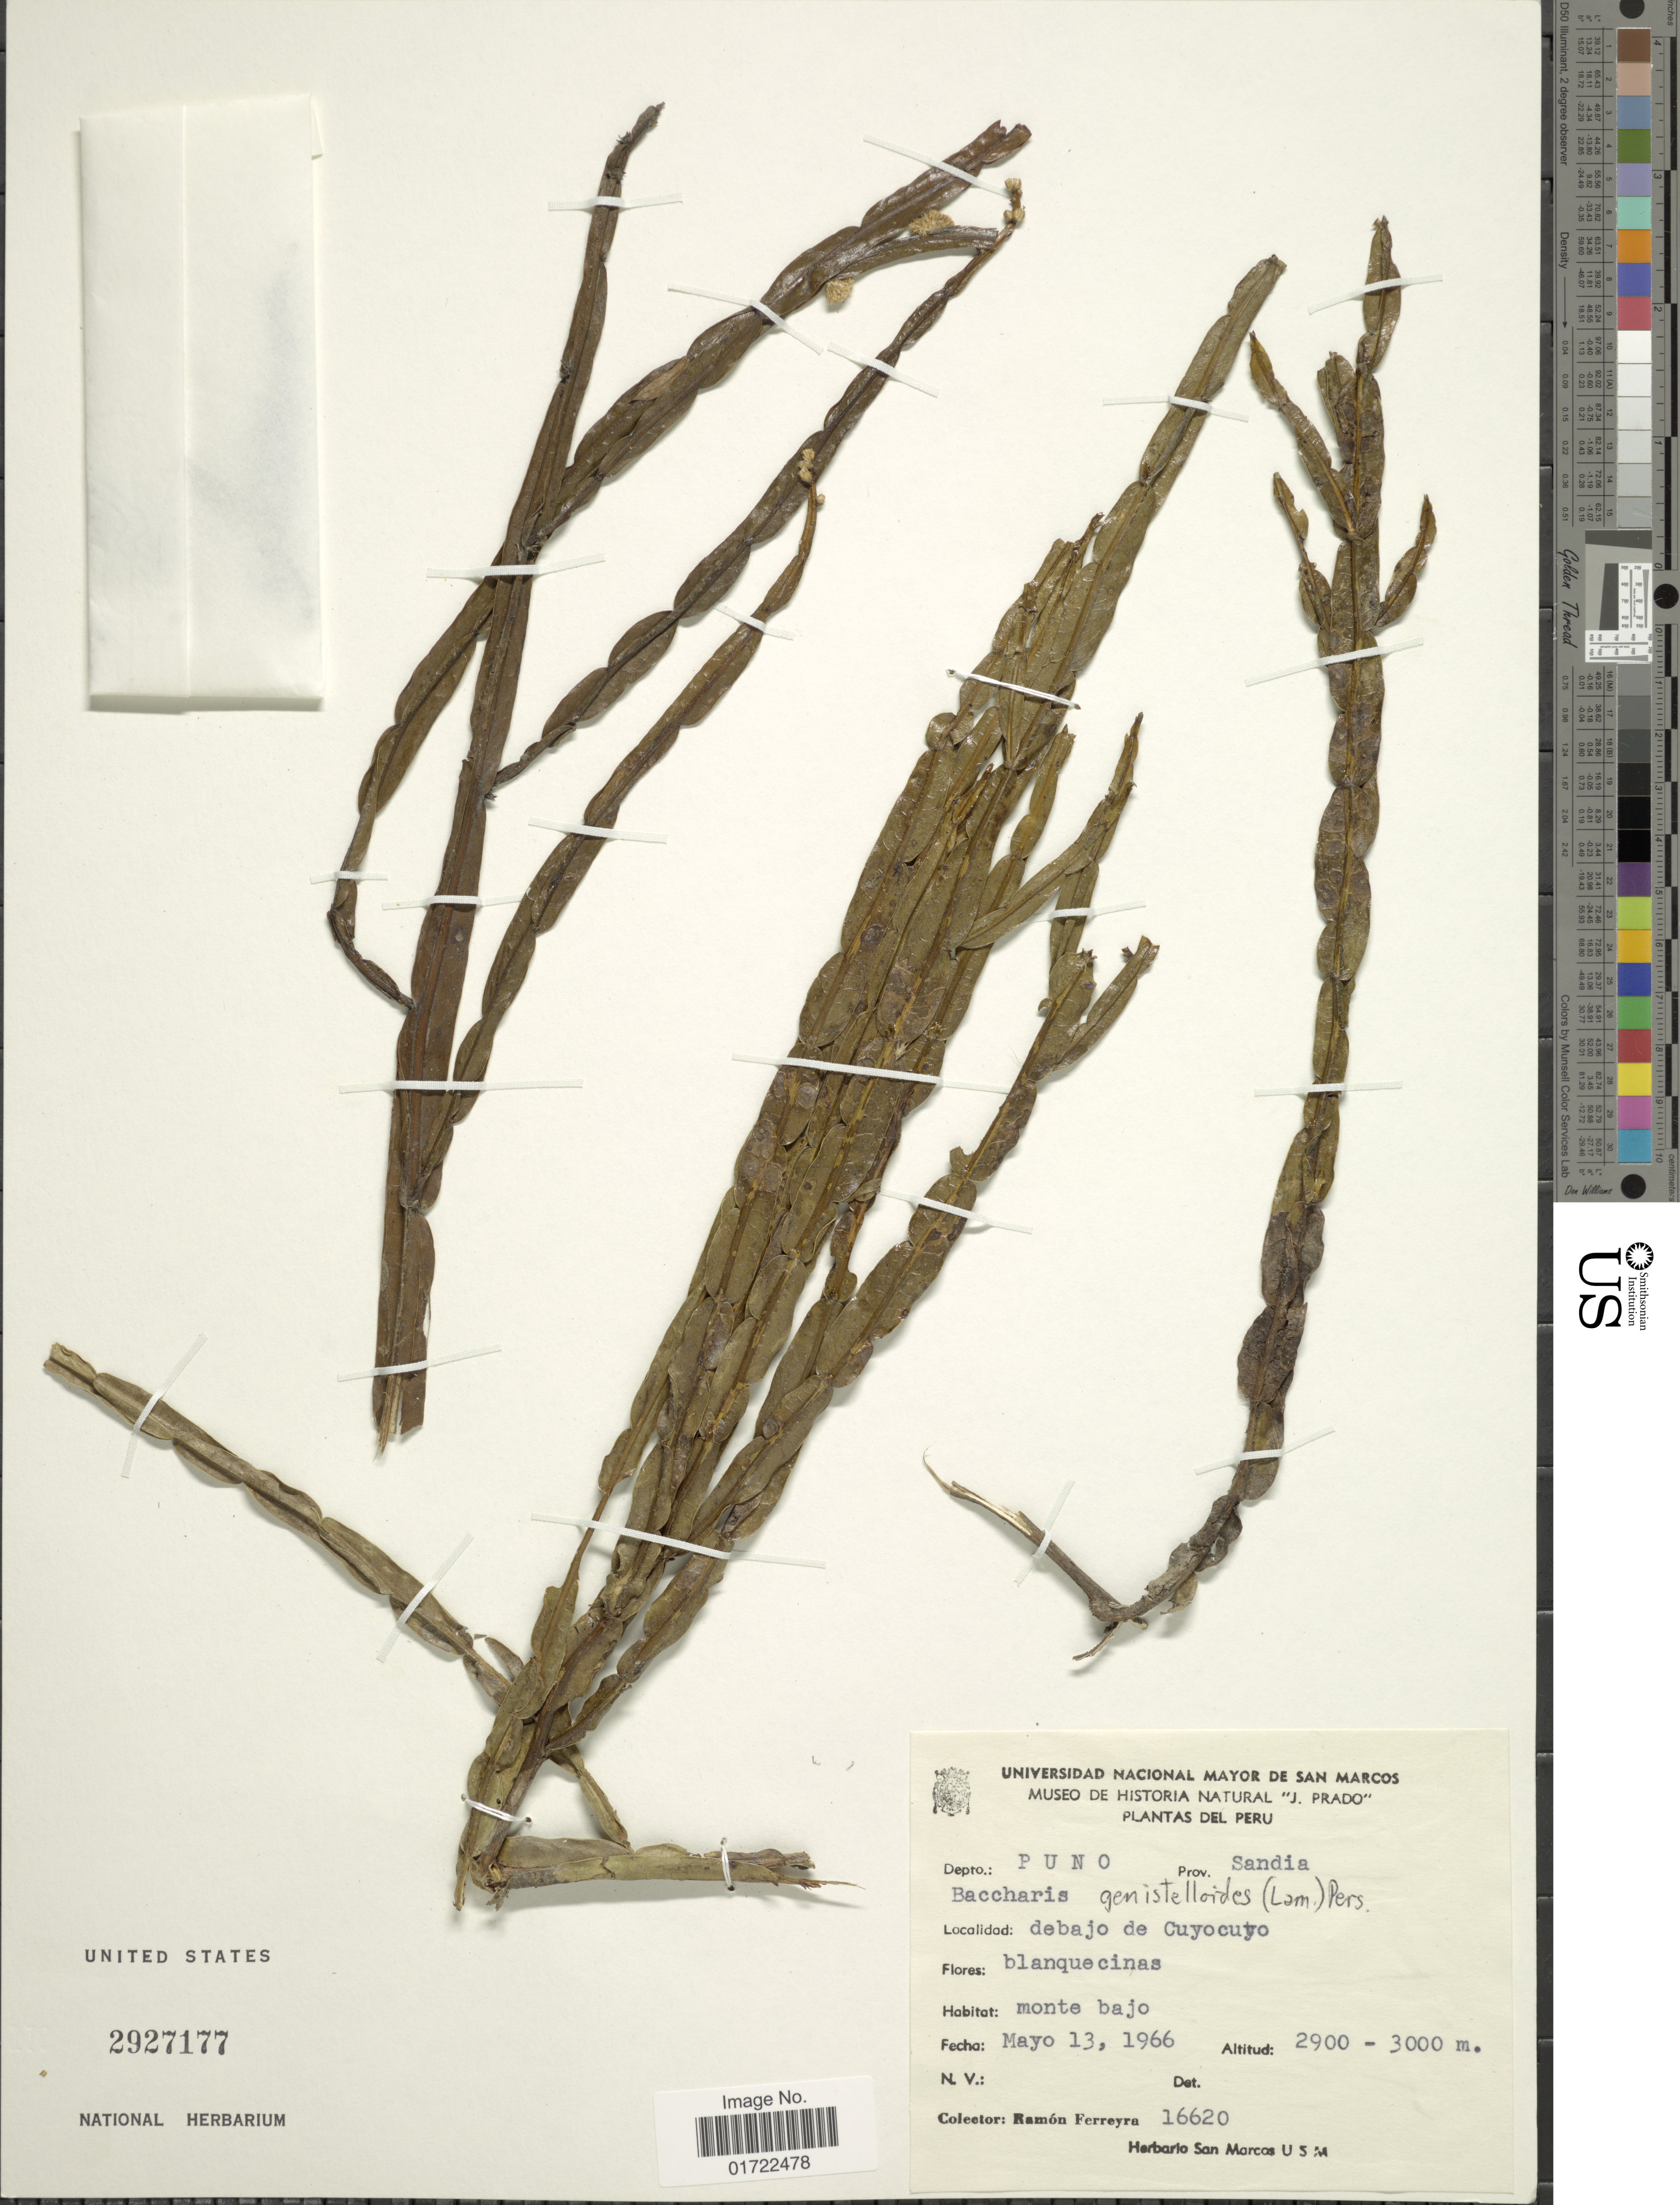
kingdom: Plantae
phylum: Tracheophyta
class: Magnoliopsida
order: Asterales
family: Asteraceae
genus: Baccharis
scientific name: Baccharis genistelloides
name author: (Lam.) Pers.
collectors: R. A. Ferreyra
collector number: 16620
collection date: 1966-05-13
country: Peru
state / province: Puno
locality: Prov. Sandia, debajo de Cuyocuyo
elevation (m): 2900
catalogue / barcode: US 2927177